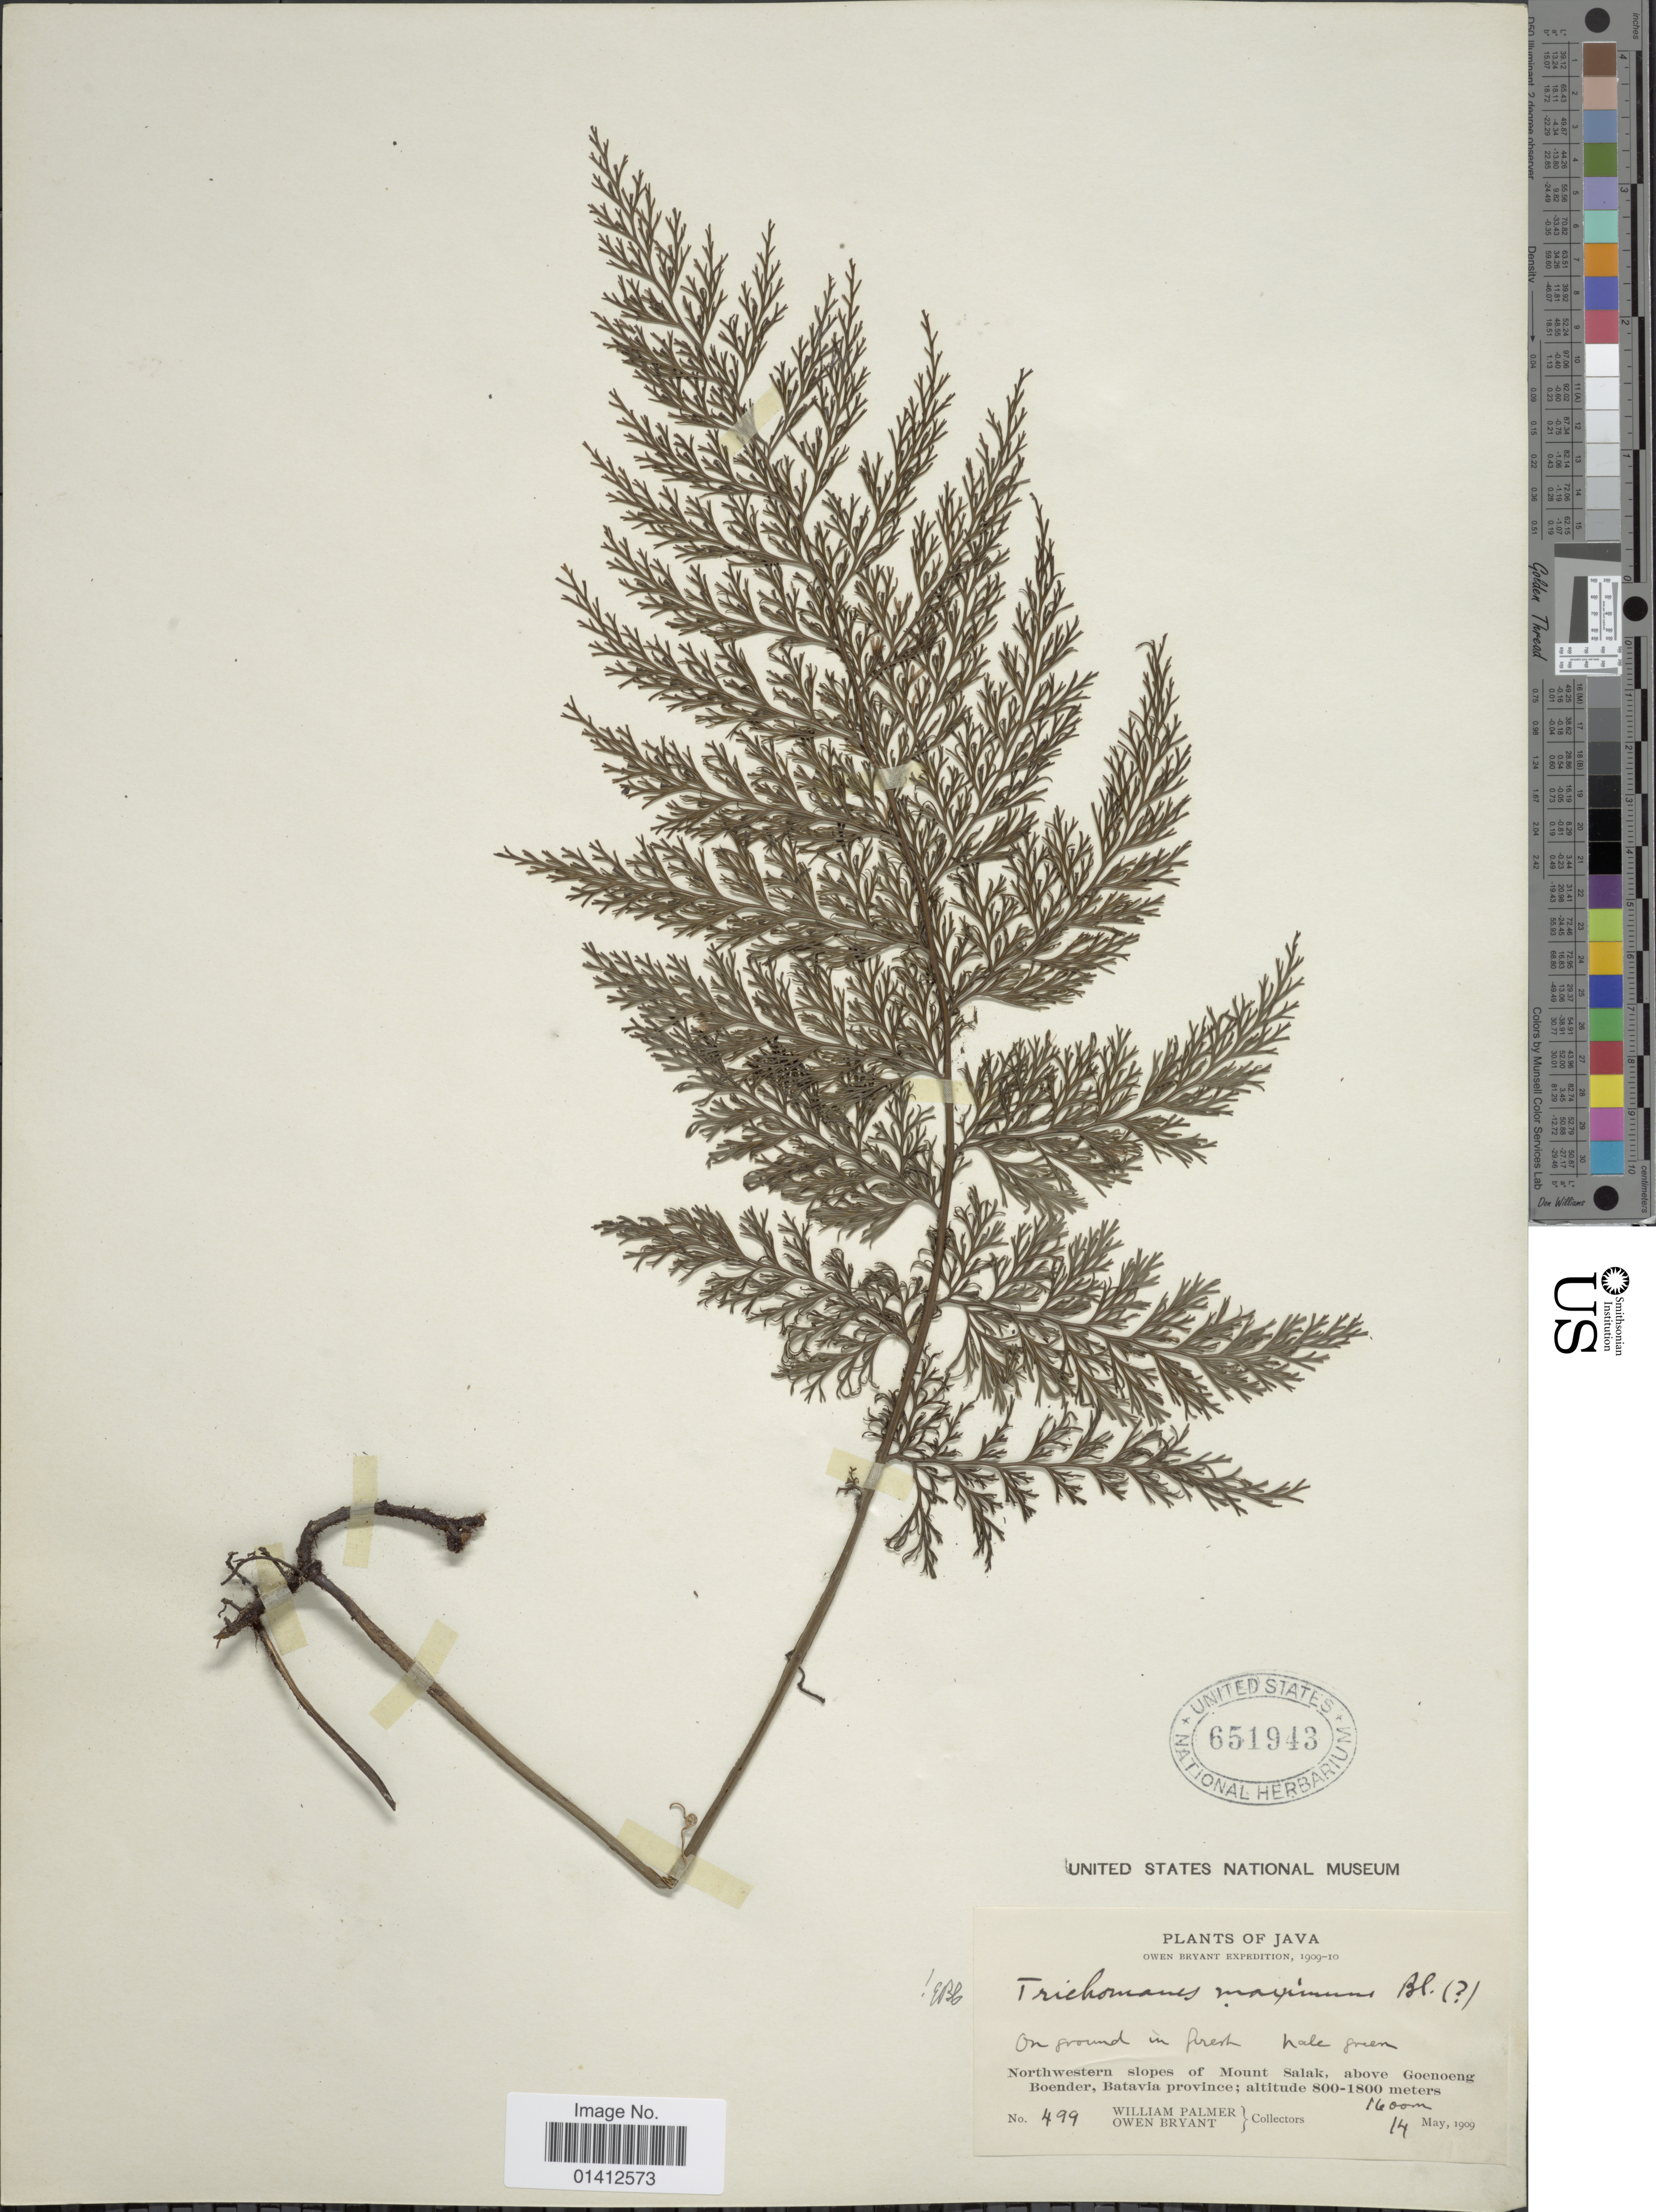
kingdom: Plantae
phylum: Tracheophyta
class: Polypodiopsida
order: Hymenophyllales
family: Hymenophyllaceae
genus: Vandenboschia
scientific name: Vandenboschia maxima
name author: (Blume) Copel.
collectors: W. Palmer & O. Bryant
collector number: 499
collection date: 1909-05-14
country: Indonesia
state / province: Java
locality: Northwestern slopes of Mount Salak, above Goenoeng Boender, Batavia province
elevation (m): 800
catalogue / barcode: US 651943